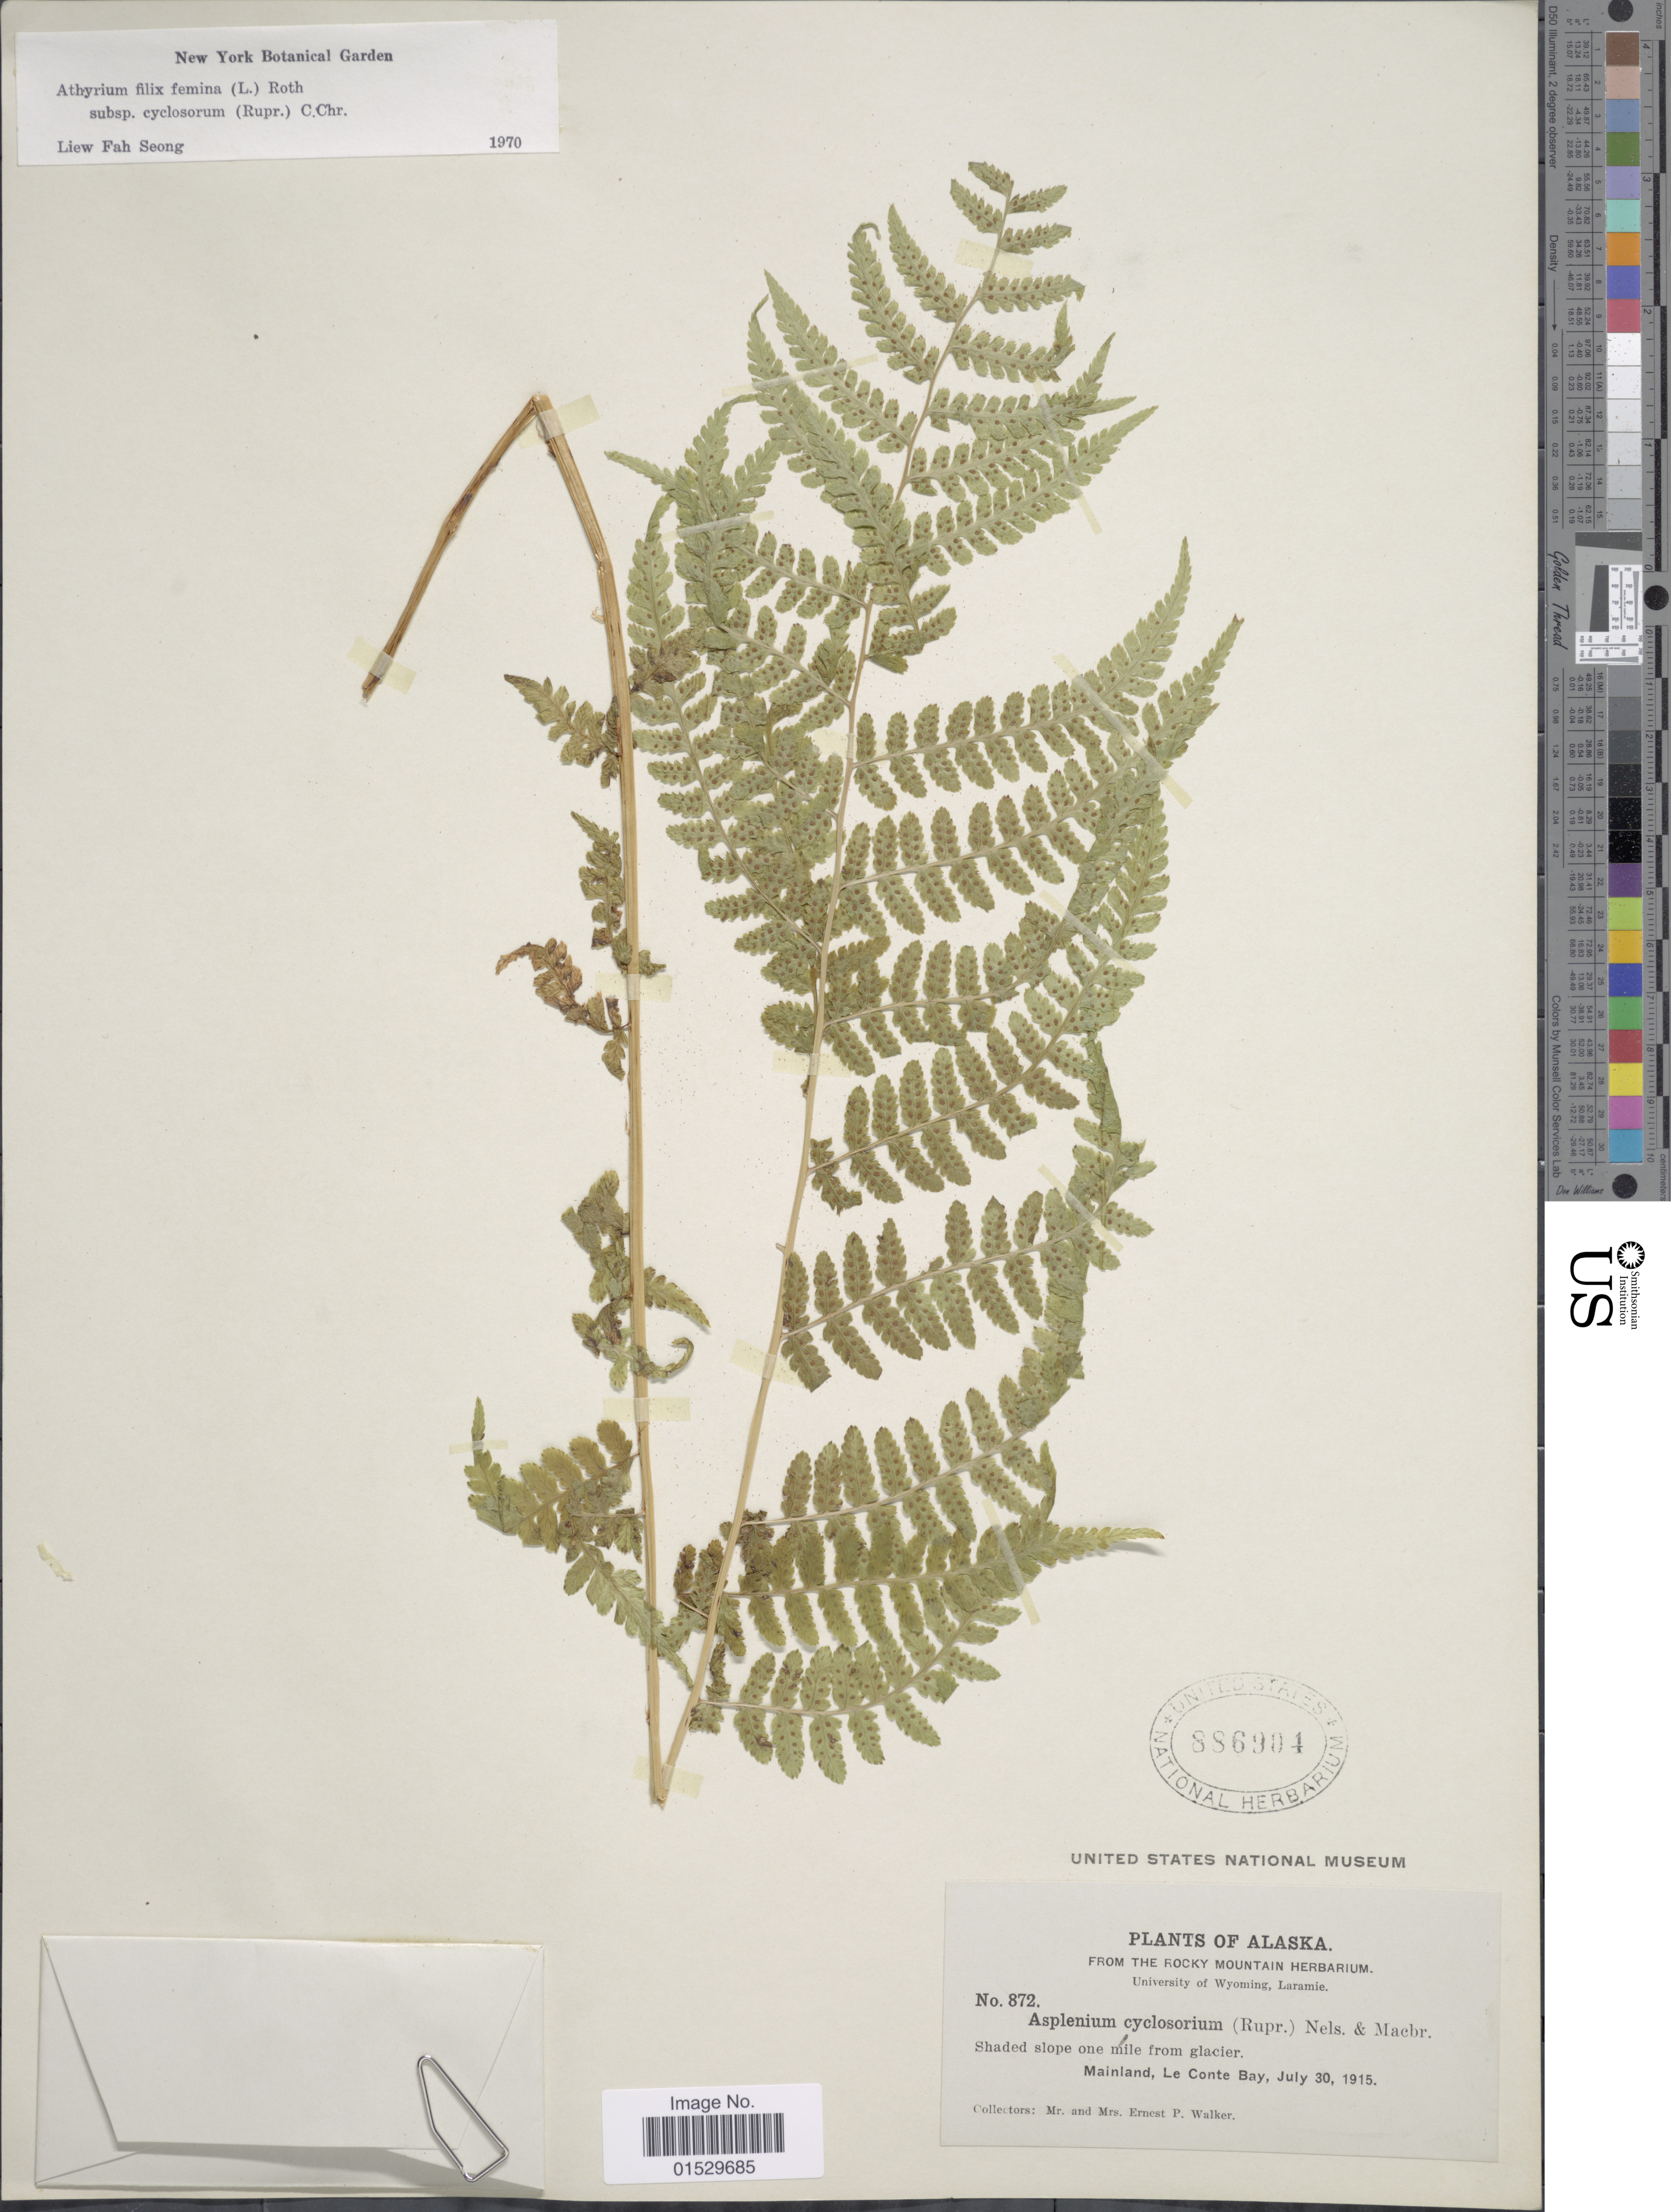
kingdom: Plantae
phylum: Tracheophyta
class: Polypodiopsida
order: Polypodiales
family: Athyriaceae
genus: Athyrium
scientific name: Athyrium filix-femina subsp. cyclosorum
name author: (Rupr.) C. Chr.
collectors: E. P. Walker & E. Walker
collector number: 872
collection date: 1915-07-30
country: United States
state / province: Alaska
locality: Shaded slope on mile from glacier, Mainland, Le Conte Bay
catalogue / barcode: US 886904